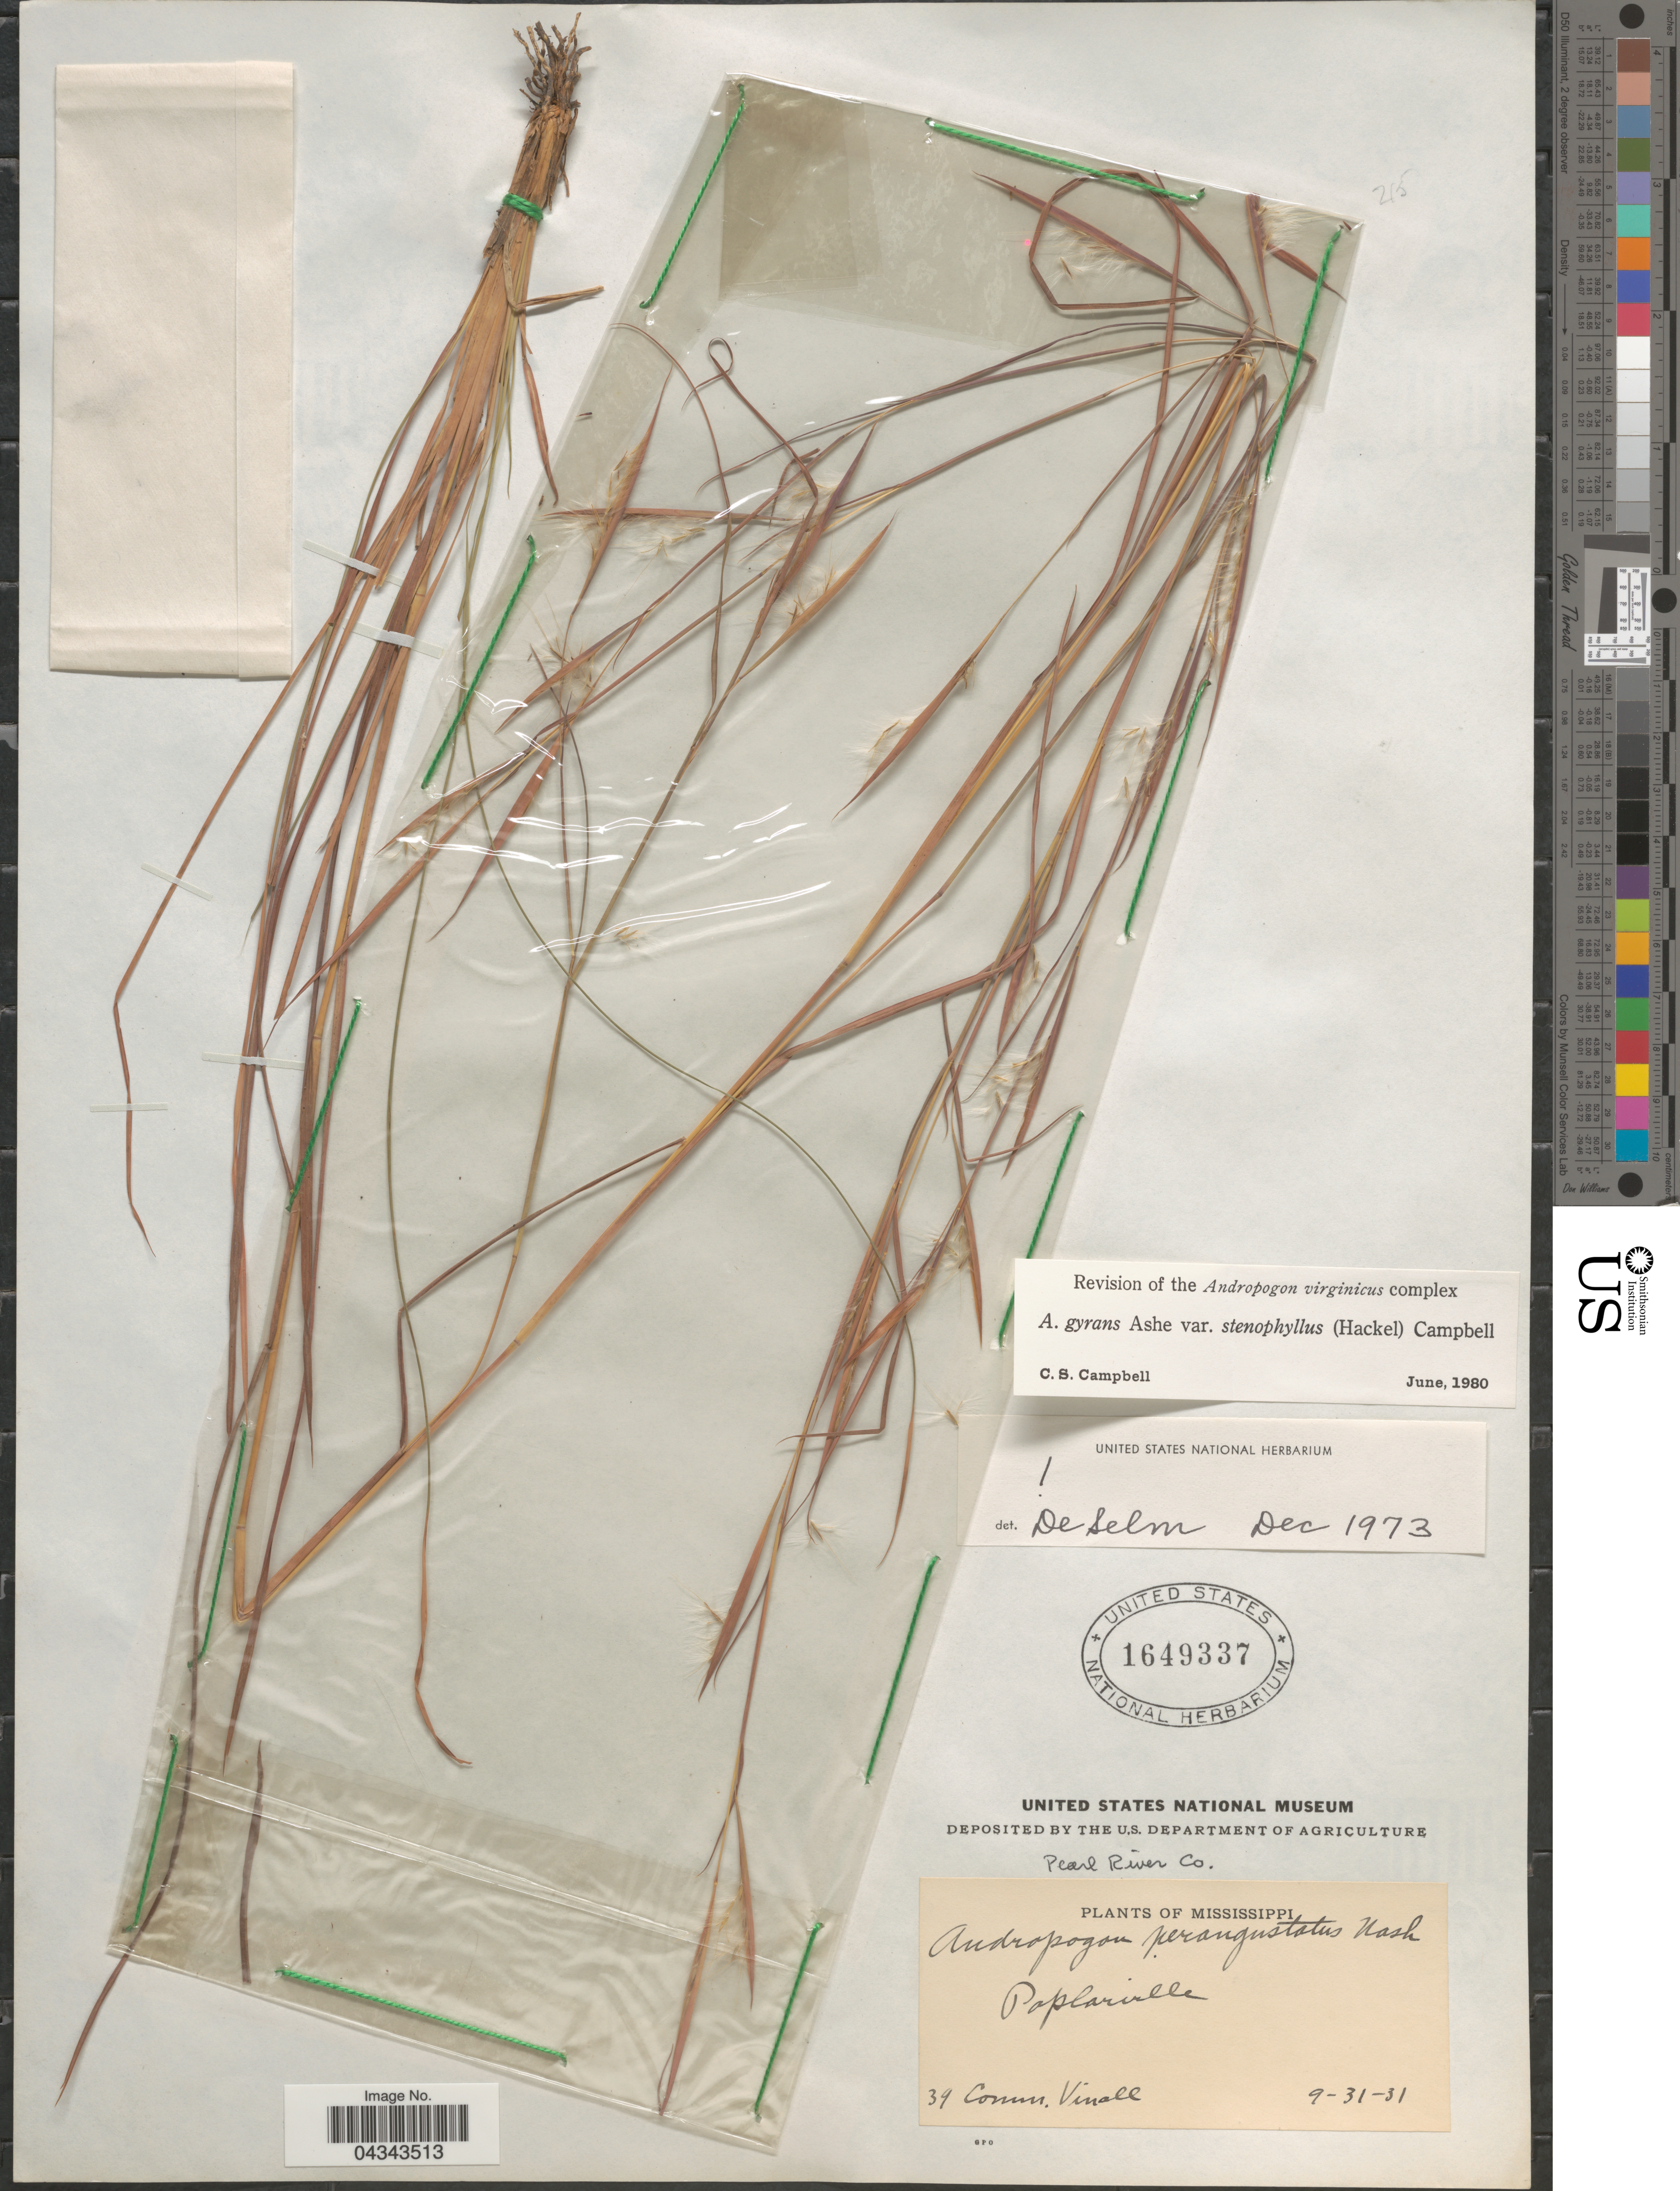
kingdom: Plantae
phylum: Tracheophyta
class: Liliopsida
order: Poales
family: Poaceae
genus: Andropogon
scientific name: Andropogon gyrans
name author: Ashe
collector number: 39?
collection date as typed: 9-31-31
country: United States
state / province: Mississippi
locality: Pearl River Co. Poplarville.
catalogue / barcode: US 1649337